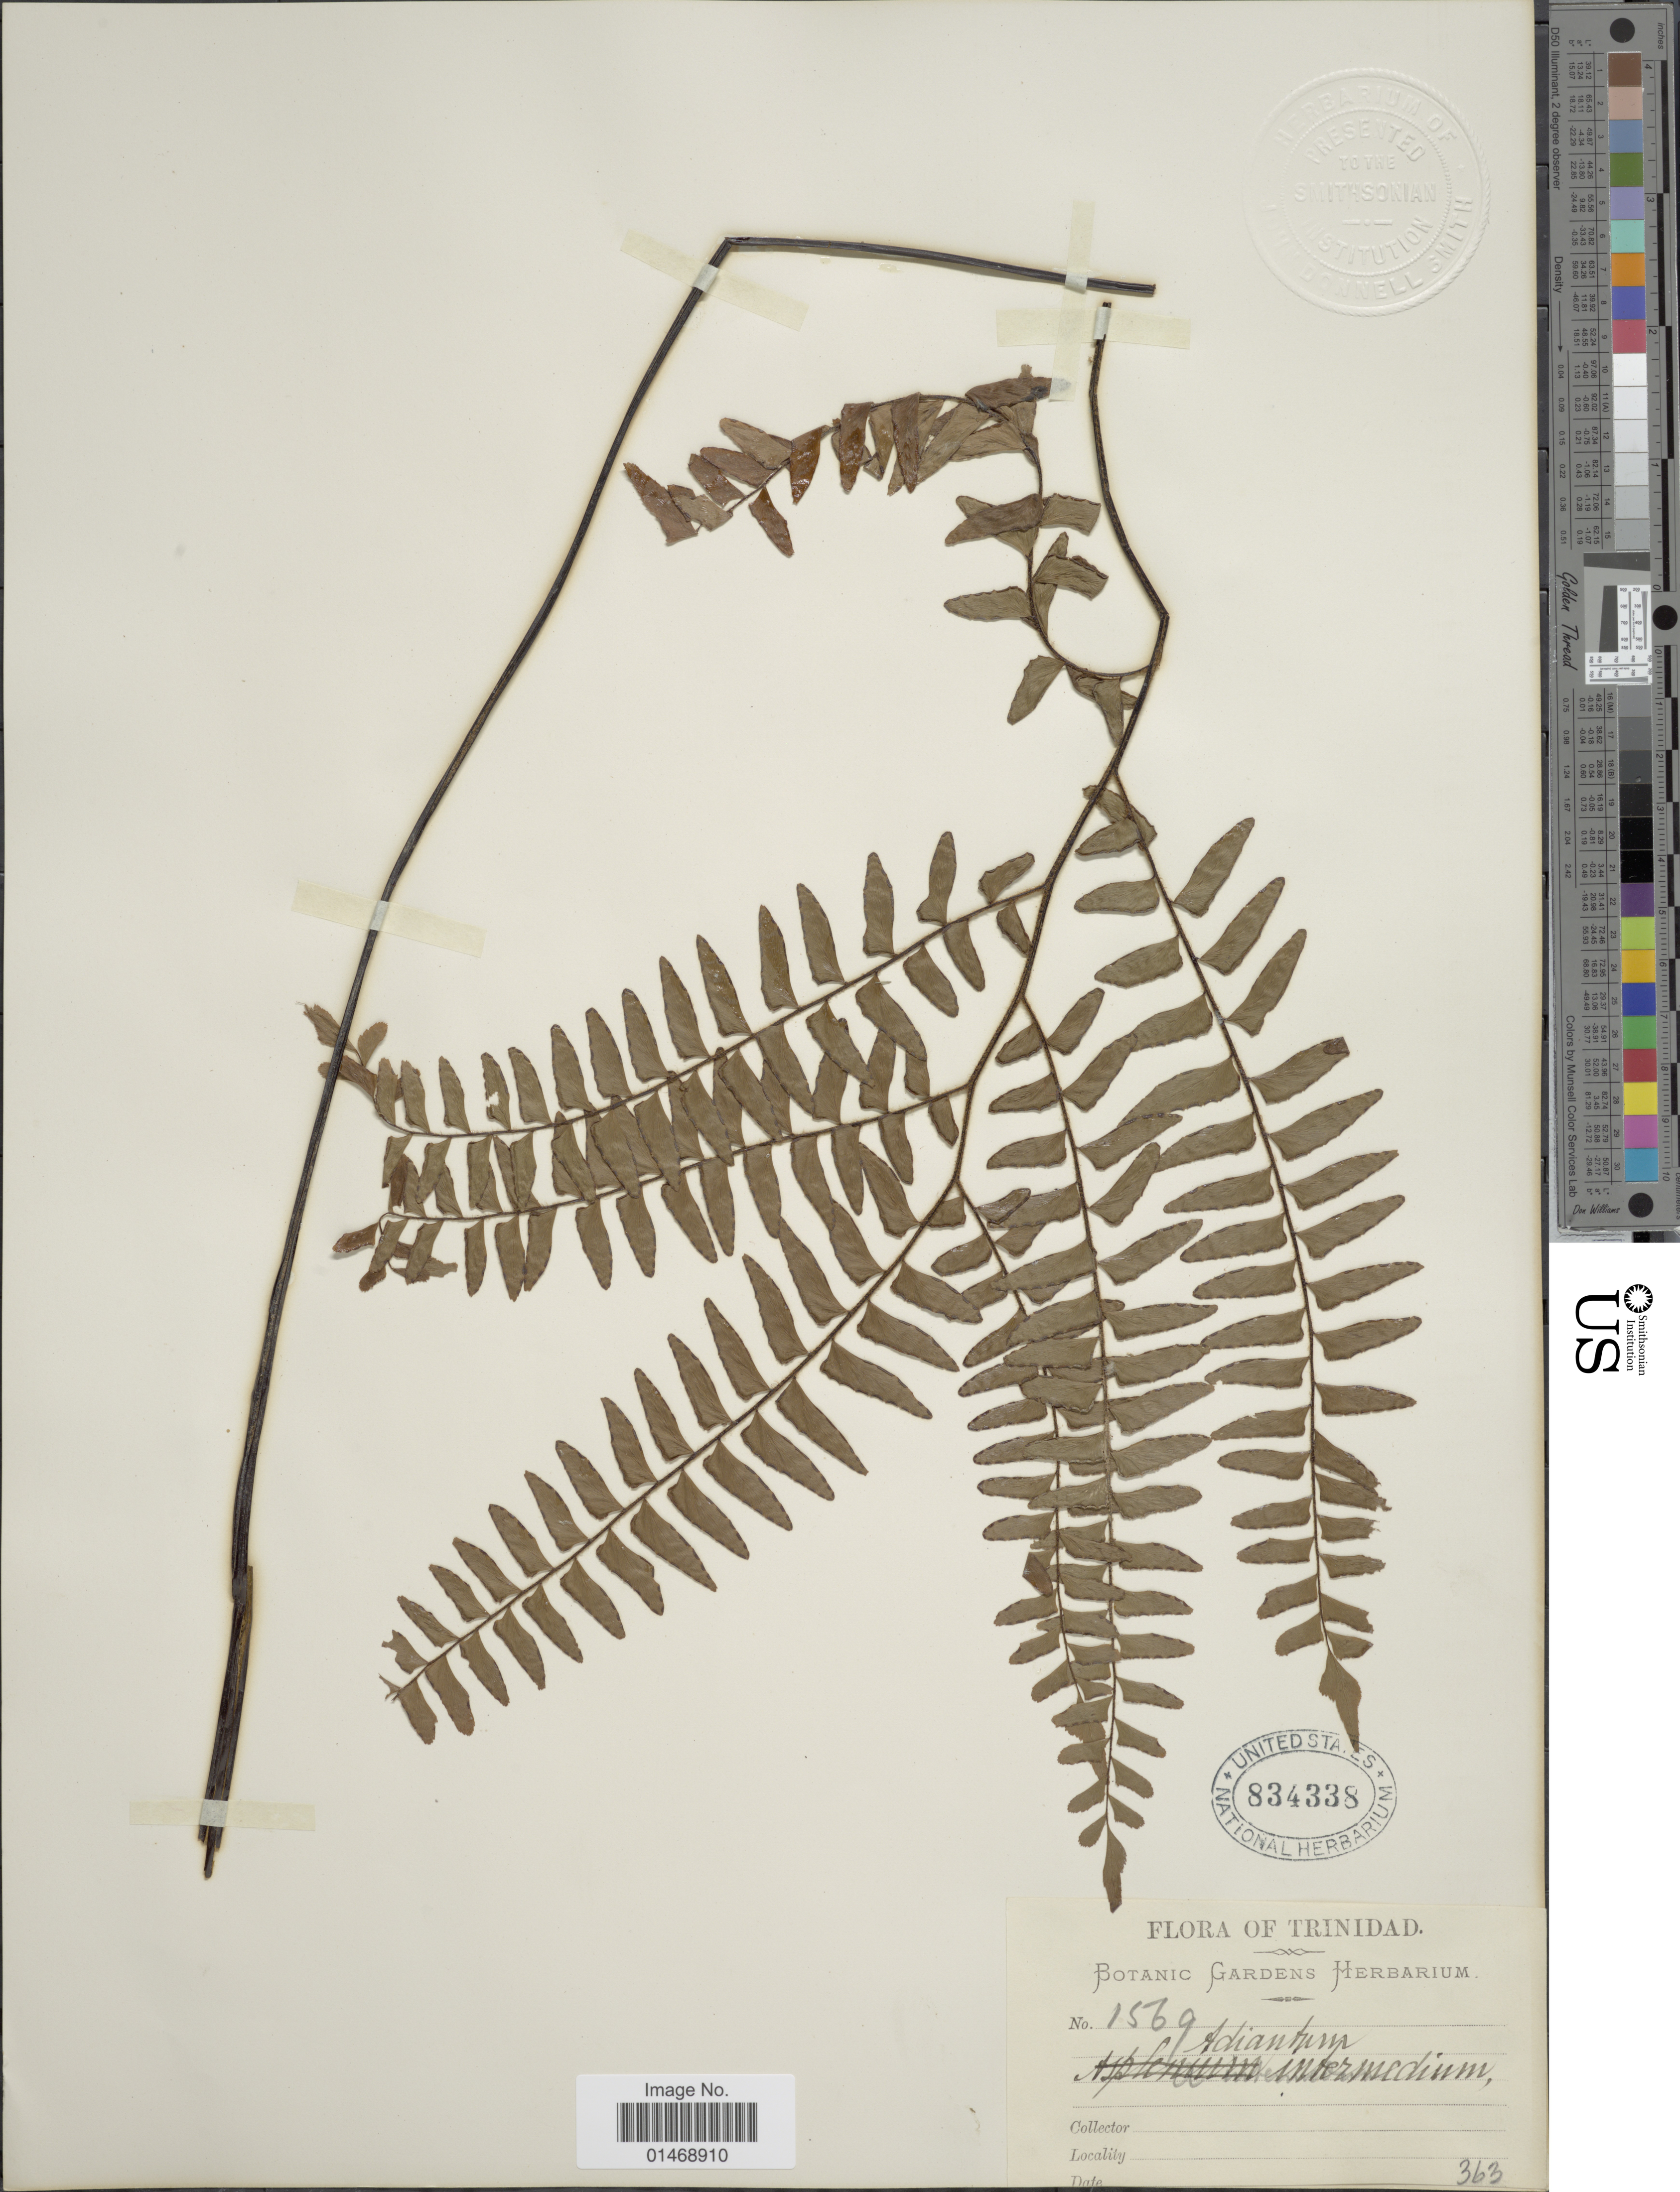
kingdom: Plantae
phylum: Tracheophyta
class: Polypodiopsida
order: Polypodiales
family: Pteridaceae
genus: Adiantum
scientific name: Adiantum latifolium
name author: Lam.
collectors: Botanic Gardens Herbarium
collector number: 1569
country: Trinidad and Tobago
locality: Trinidad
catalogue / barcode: US 834338